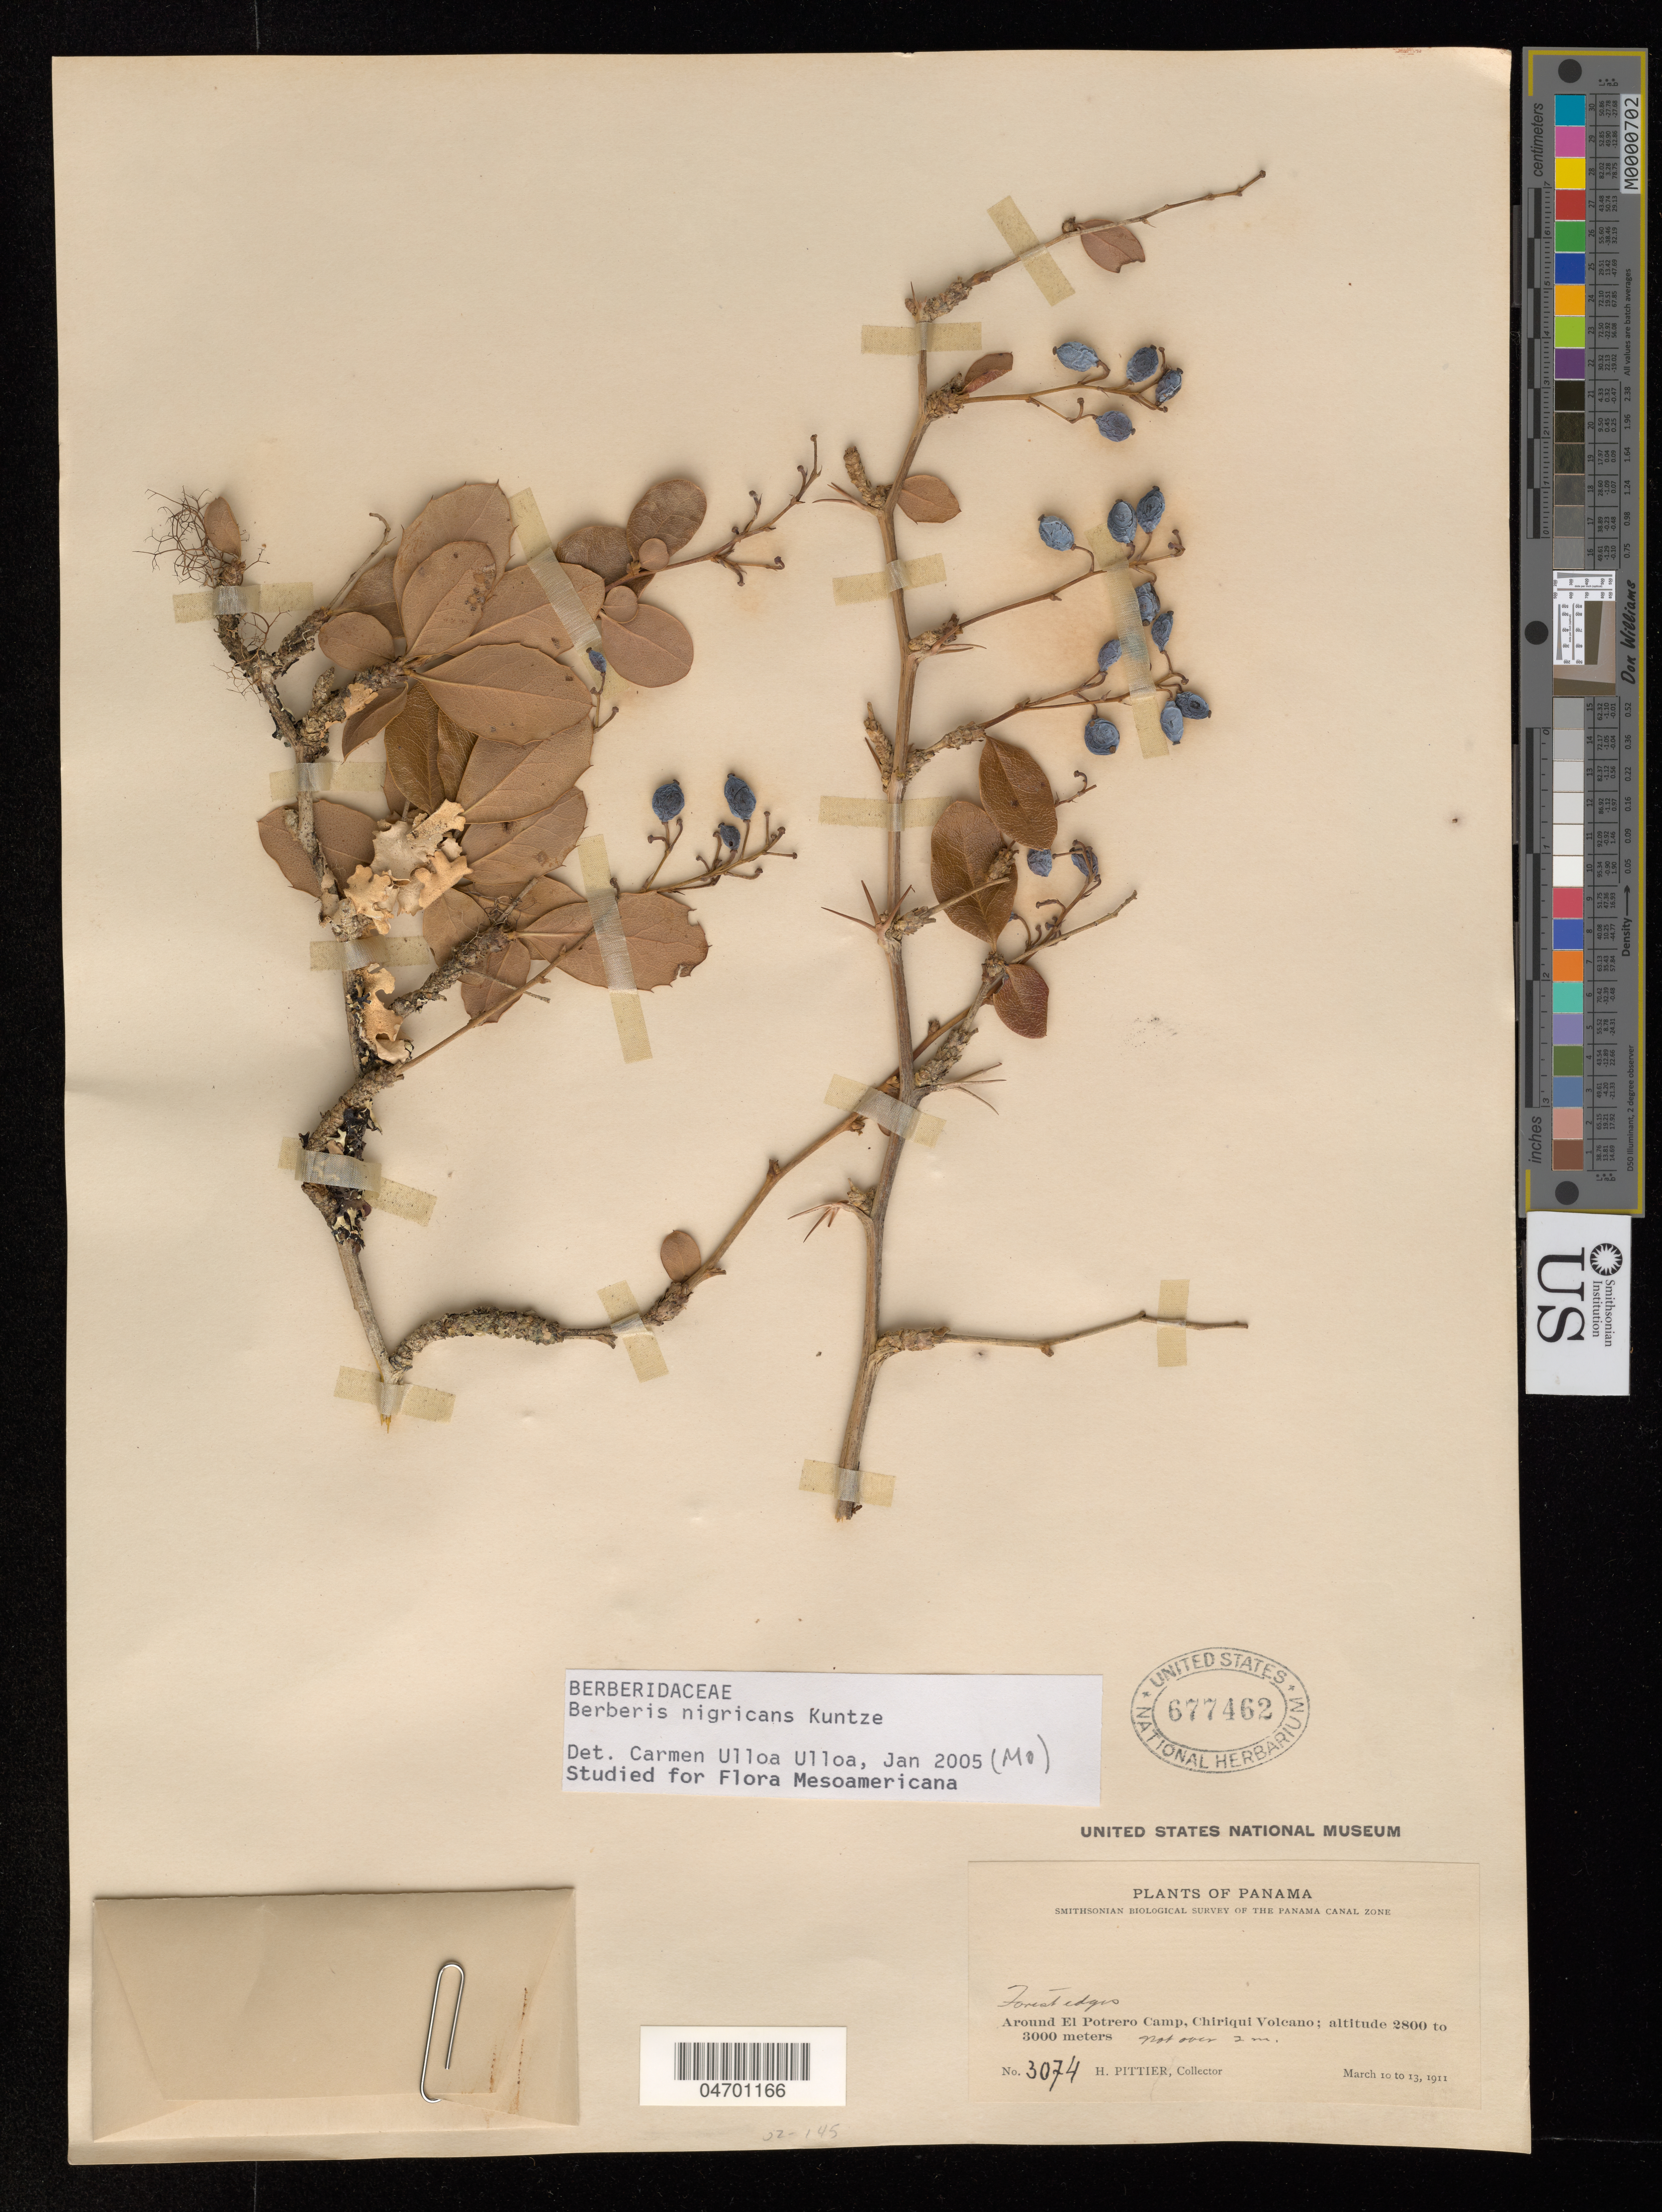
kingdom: Plantae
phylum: Tracheophyta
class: Magnoliopsida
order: Ranunculales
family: Berberidaceae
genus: Berberis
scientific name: Berberis nigricans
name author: Kuntze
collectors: H. Pittier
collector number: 3074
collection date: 1921-03-10/1921-03-13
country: Panama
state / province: Chiriqui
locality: Smithsonian Biological Survey of the Panama Canal Zone. Around El Potrero Camp, Chiriqui Volcano.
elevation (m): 3000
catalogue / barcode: US 677462